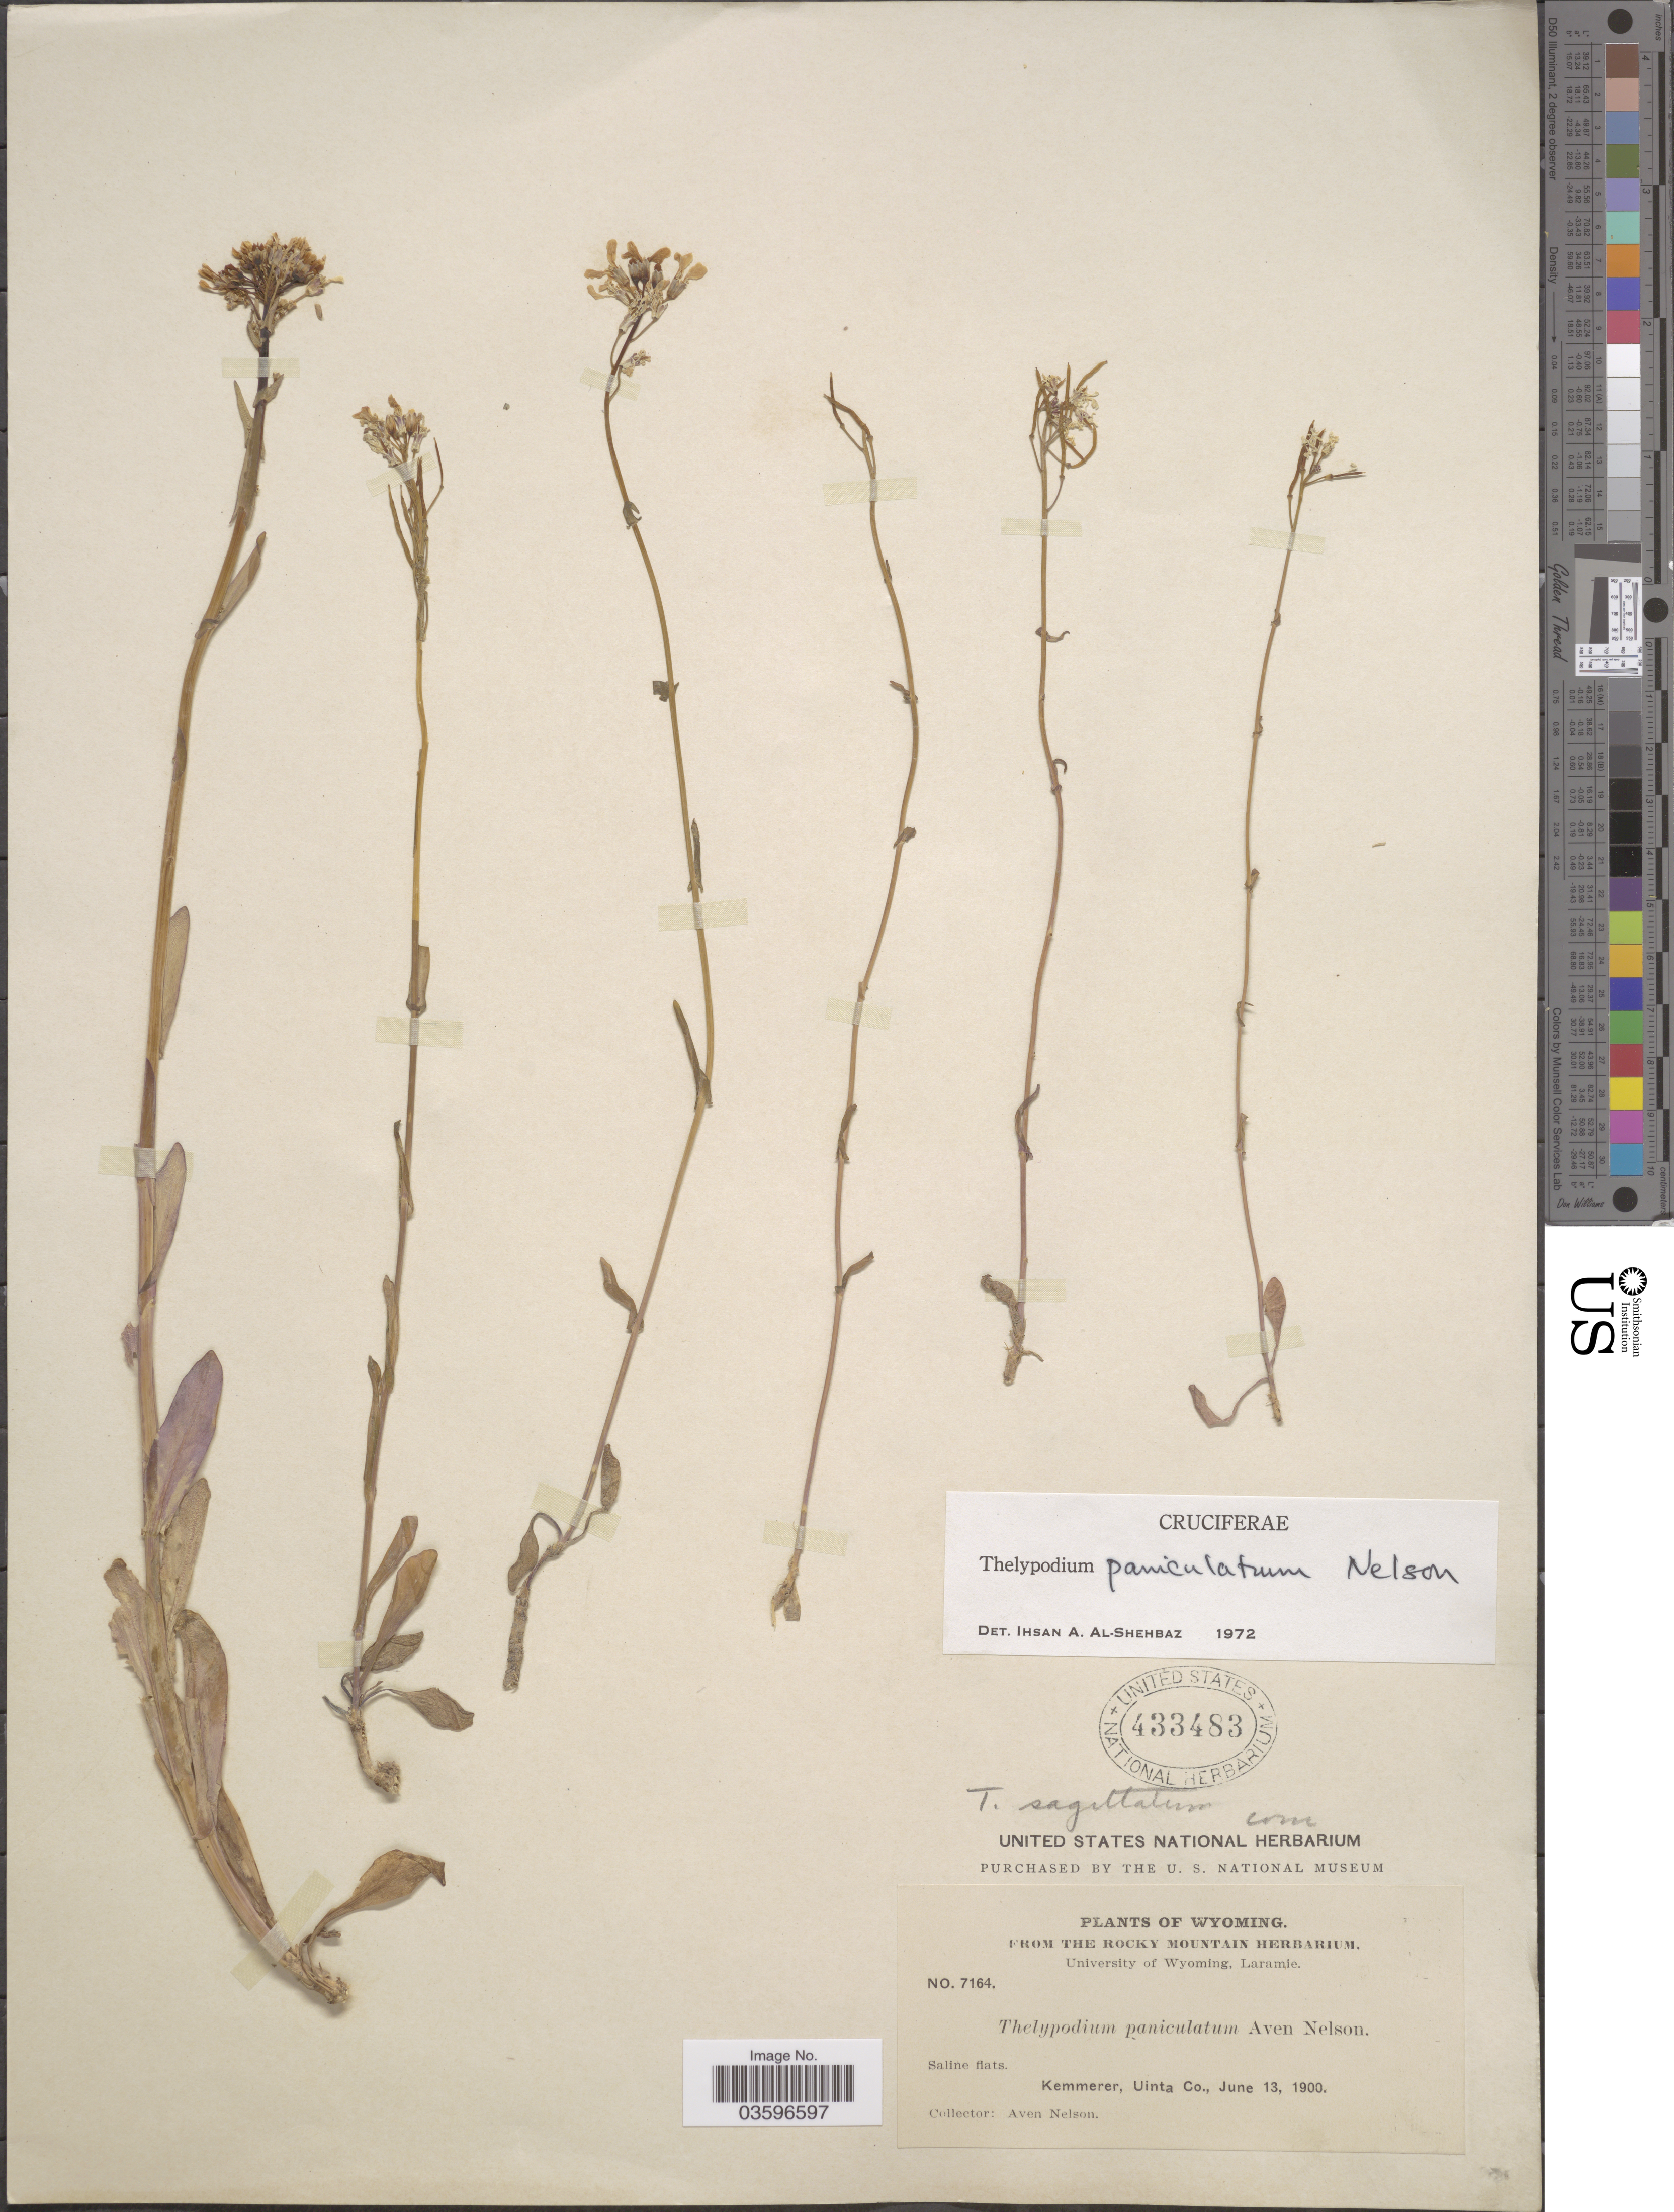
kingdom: Plantae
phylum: Tracheophyta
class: Magnoliopsida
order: Brassicales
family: Brassicaceae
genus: Thelypodium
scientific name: Thelypodium paniculatum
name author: A. Nelson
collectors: A. Nelson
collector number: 7164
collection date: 1900-06-13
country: United States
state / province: Wyoming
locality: Kemmerer, Uinta Co.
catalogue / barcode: US 433483